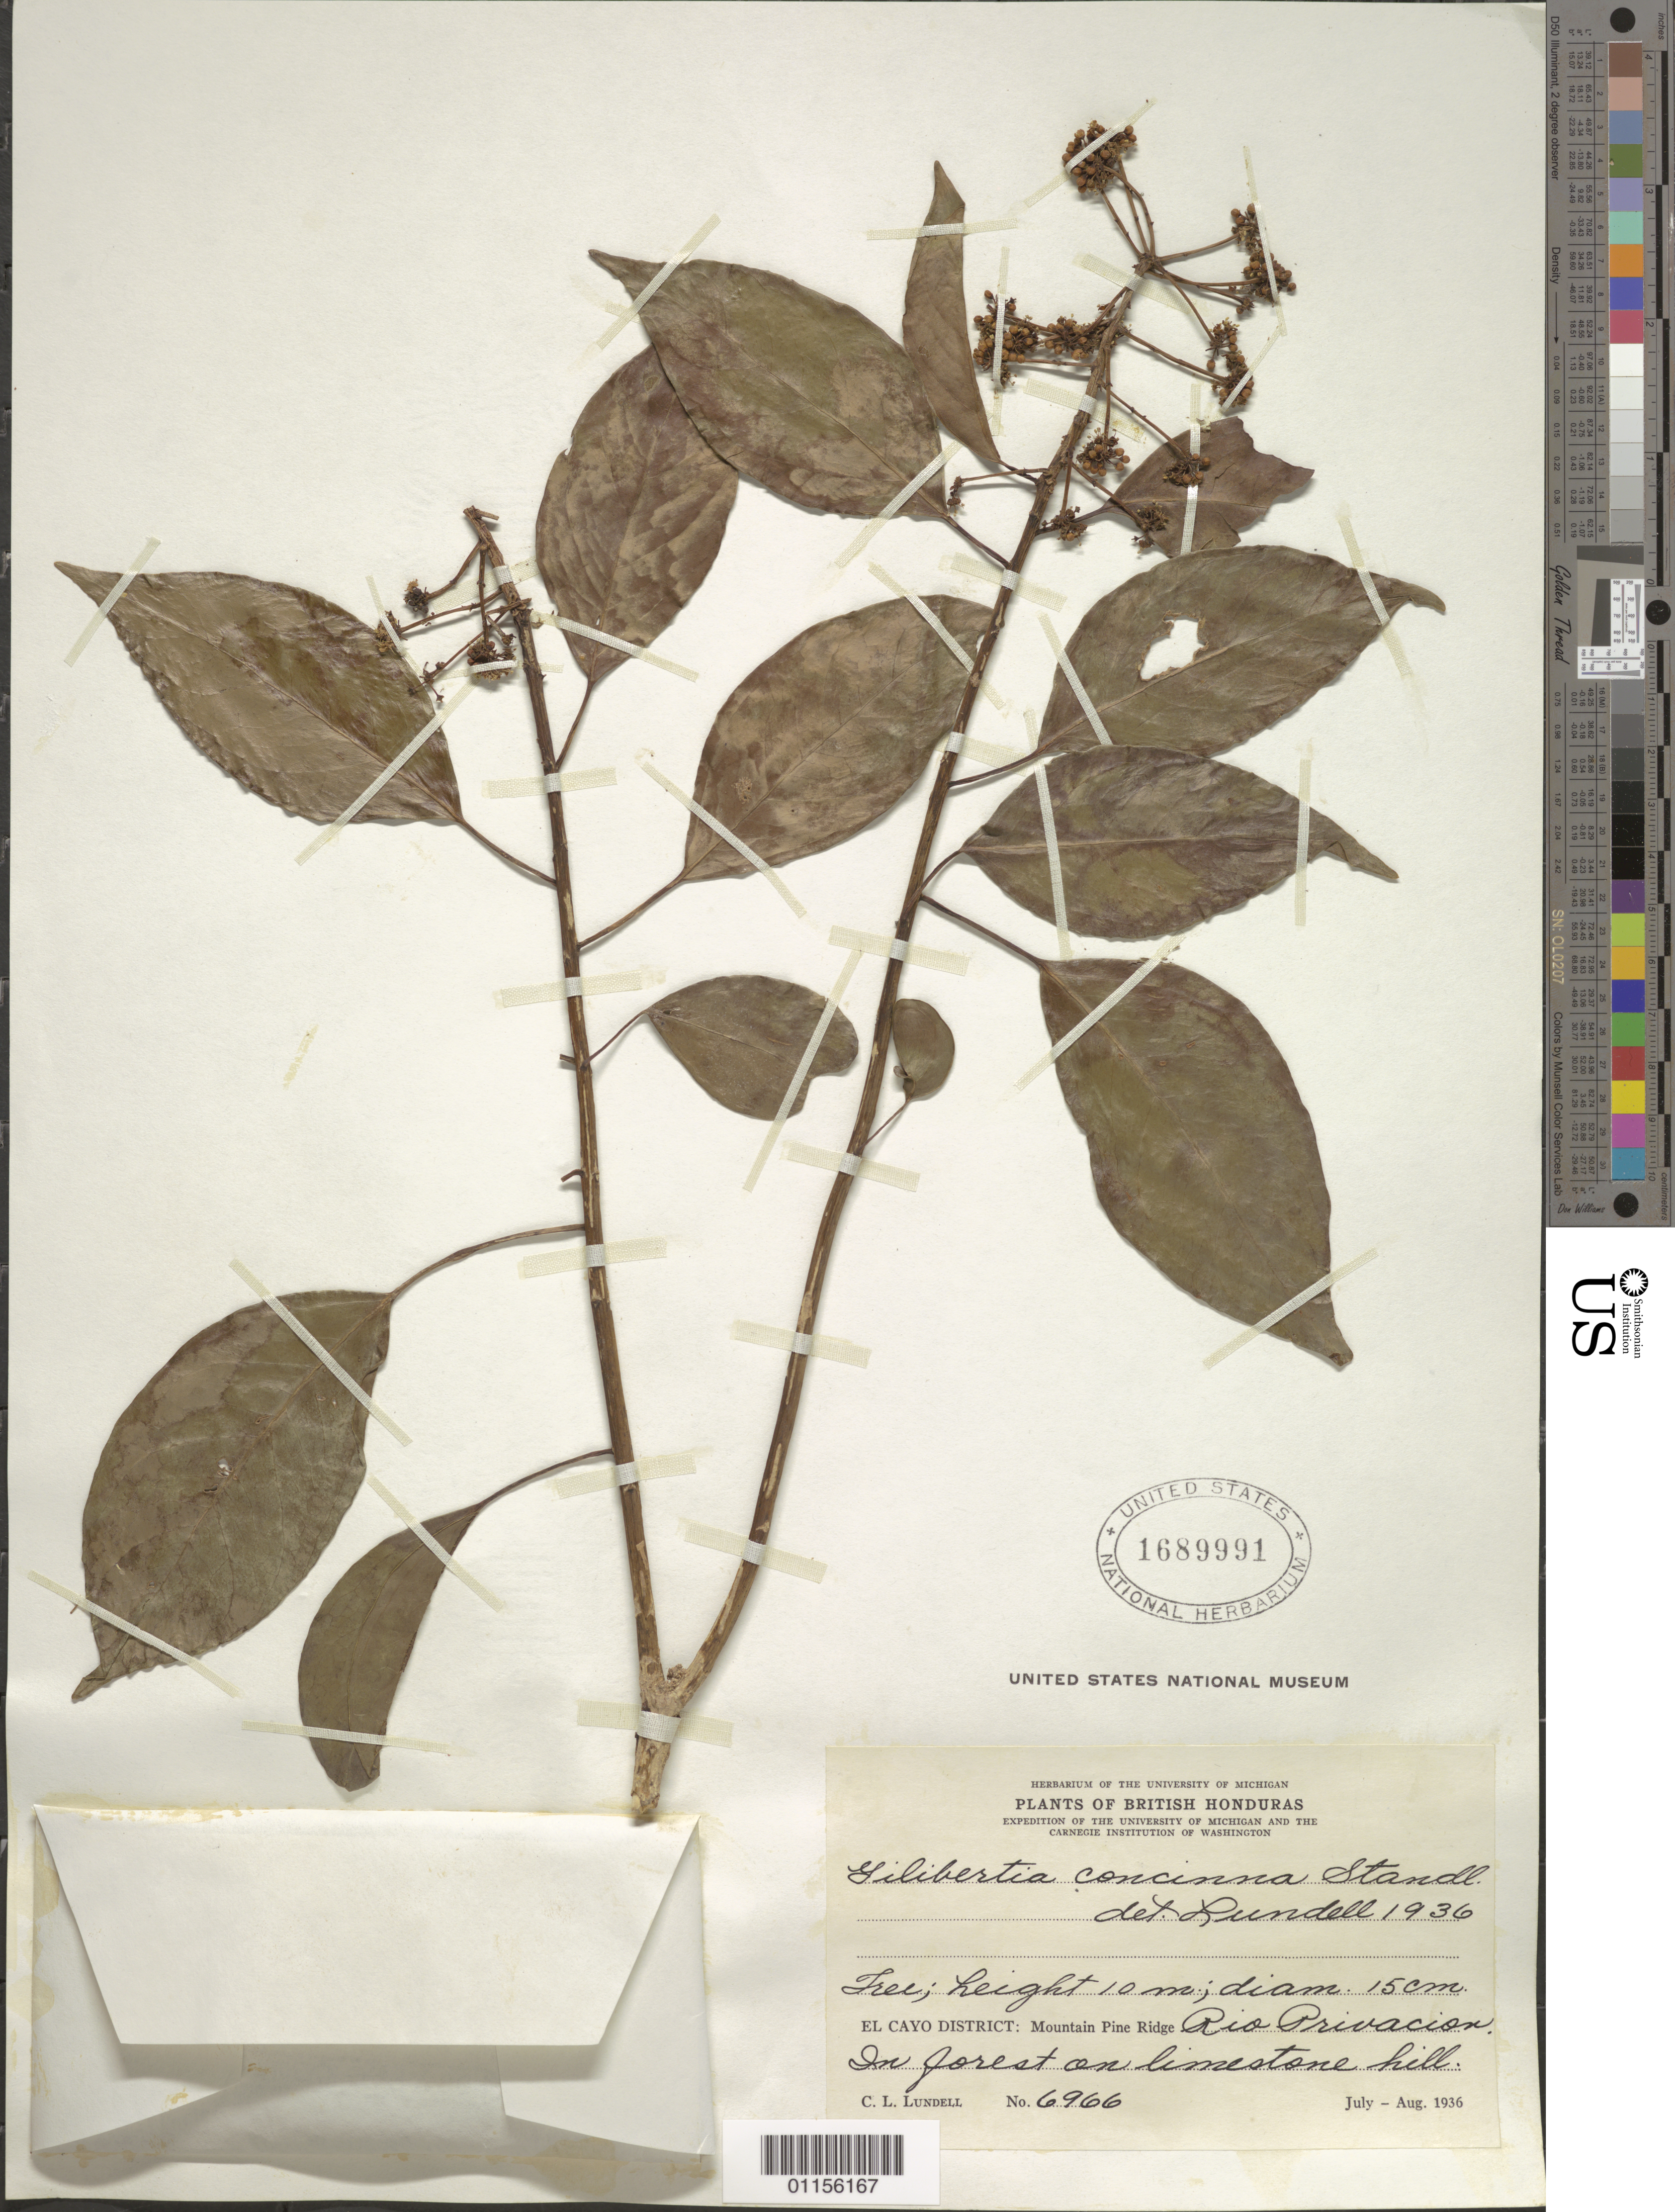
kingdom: Plantae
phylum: Tracheophyta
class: Magnoliopsida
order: Apiales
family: Araliaceae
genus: Dendropanax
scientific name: Dendropanax arboreus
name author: (L.) Decne. & Planch.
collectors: C. L. Lundell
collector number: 6966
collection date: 1936-06/1936-08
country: Belize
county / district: El Cayo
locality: Mt Pine Ridge, Rio Privaccion.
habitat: Tree, in forest on limestone hill.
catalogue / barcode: US 1689991